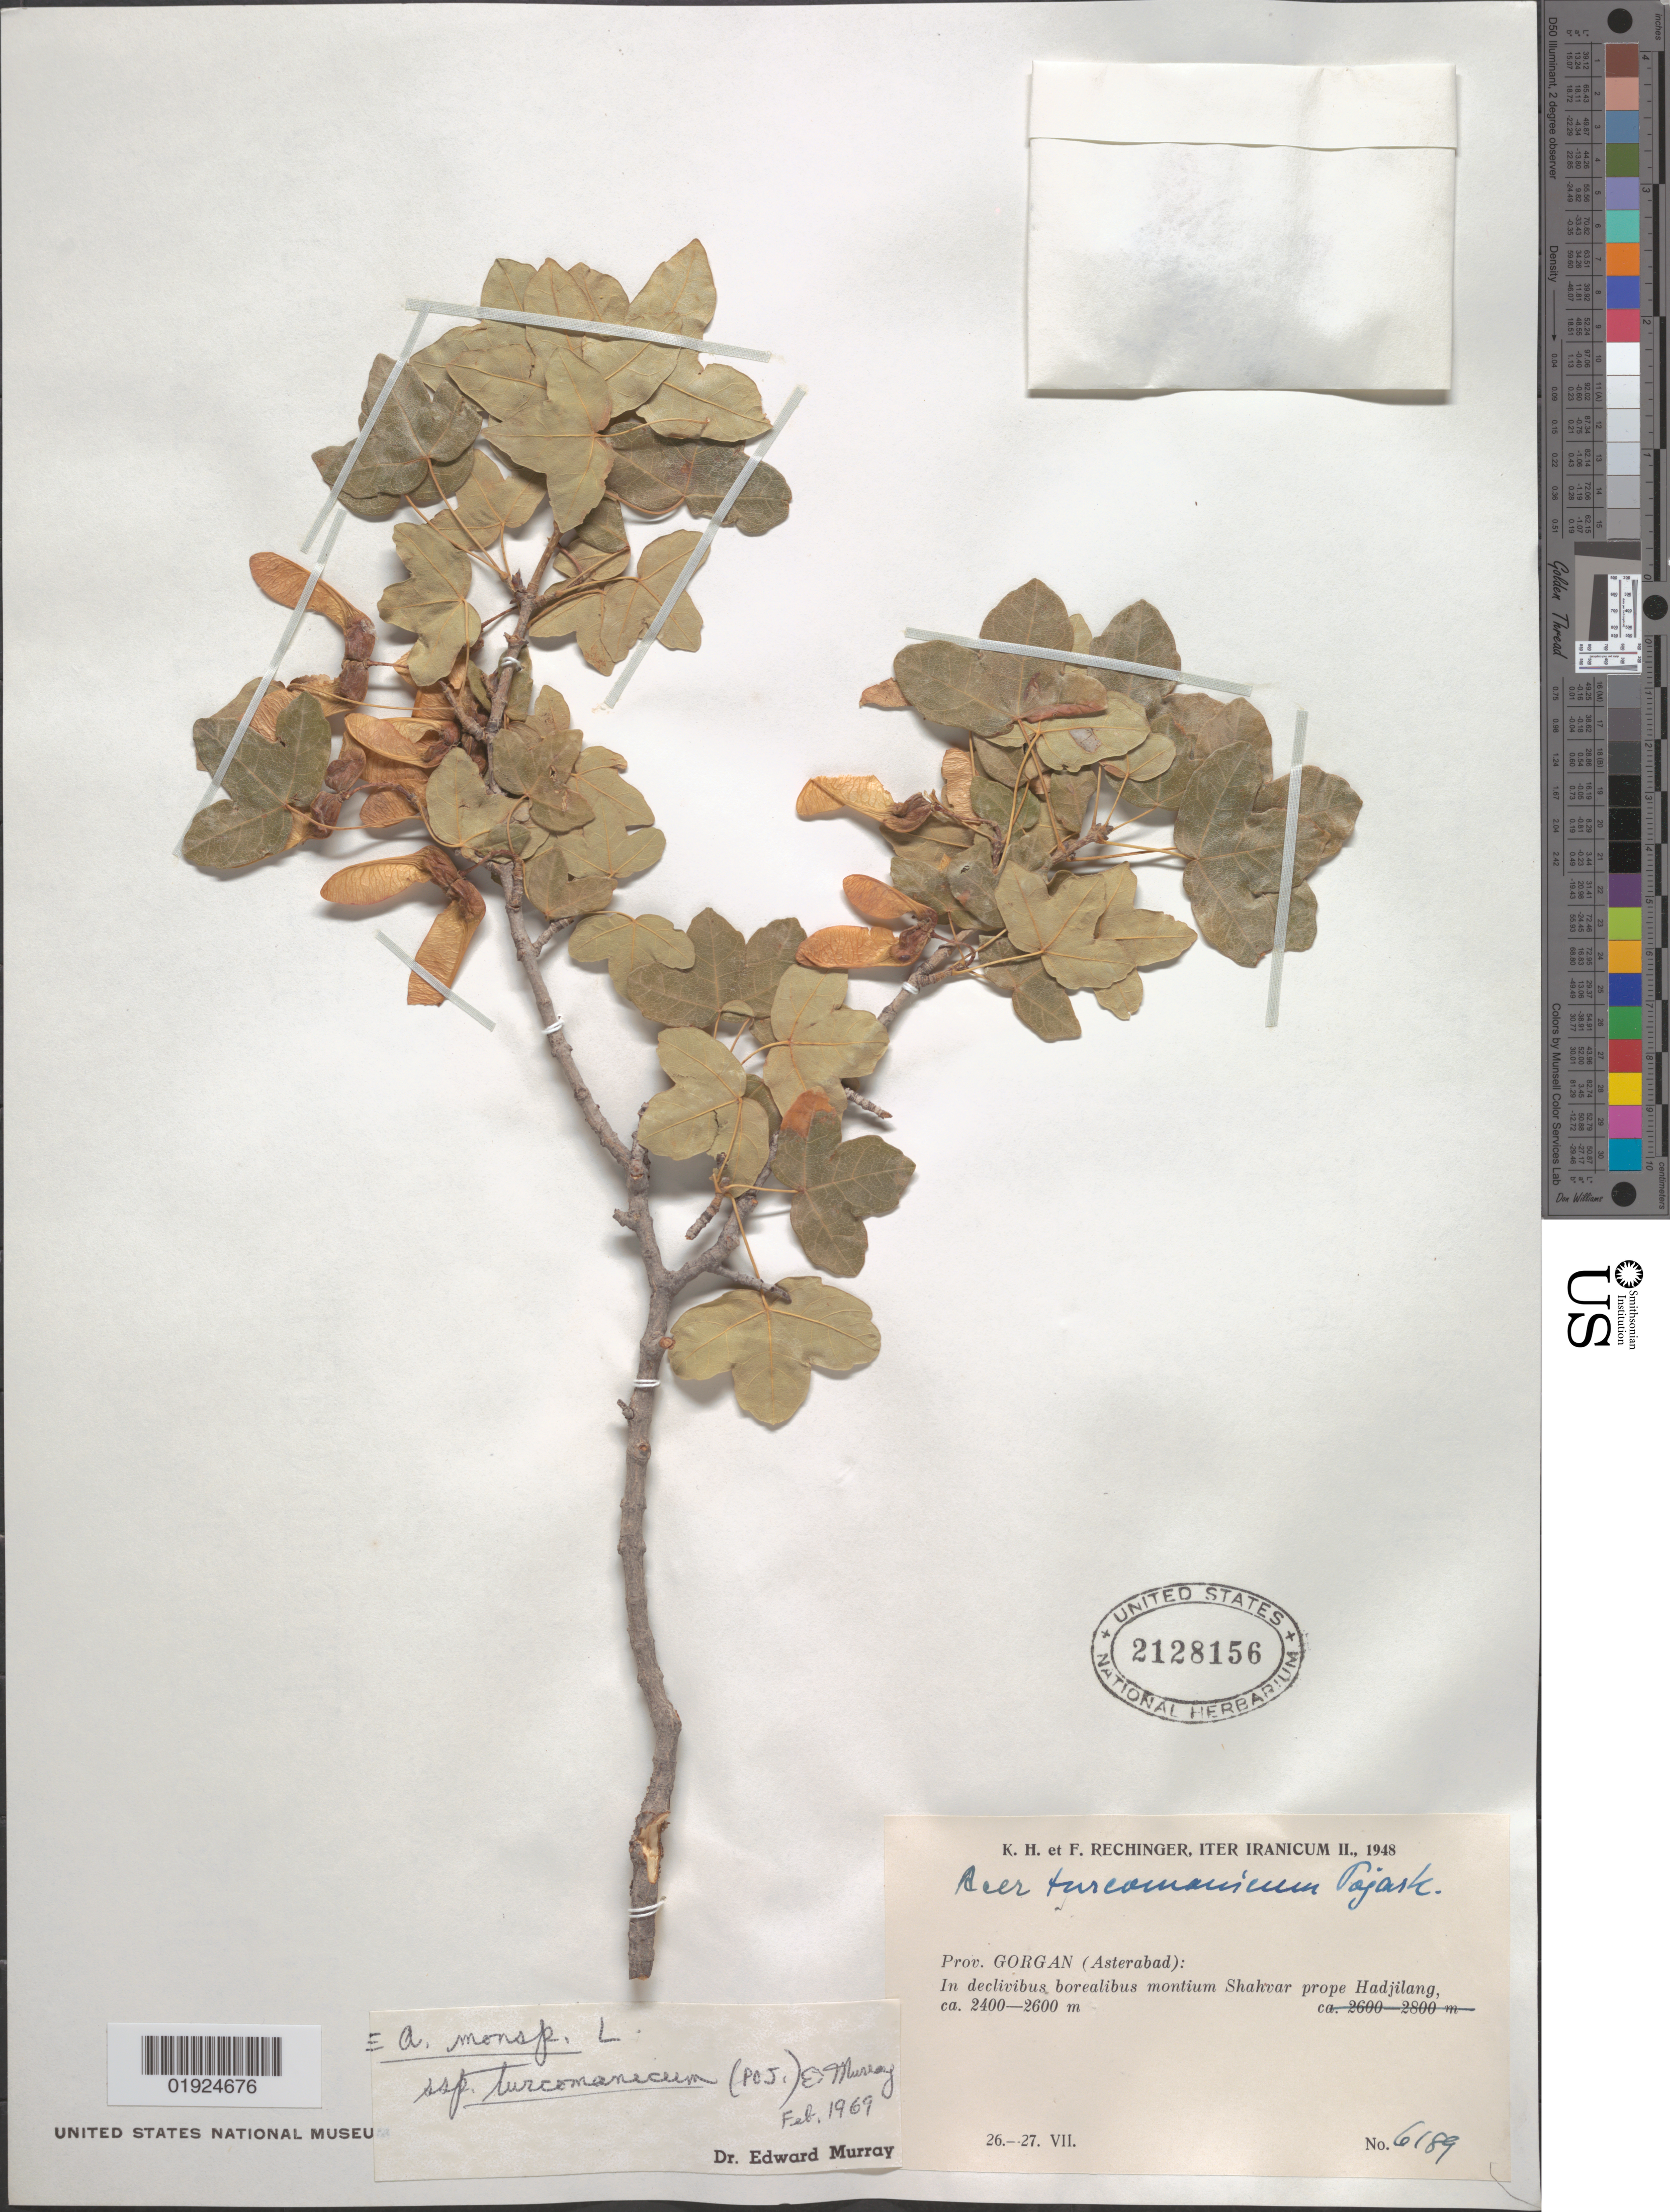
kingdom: Plantae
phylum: Tracheophyta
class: Magnoliopsida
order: Sapindales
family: Sapindaceae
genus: Acer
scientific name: Acer monspessulanum subsp. turcomanicum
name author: Murray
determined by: Murray, Edward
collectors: K. H. Rechinger & F. Rechinger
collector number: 6189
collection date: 1948-07-26/1948-07-27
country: Iran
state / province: Golestan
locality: Prov. Gorgan (Asterabad), Shahvar near Hadjilang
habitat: In declivibus borealibus montium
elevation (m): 2400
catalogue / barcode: US 2128156